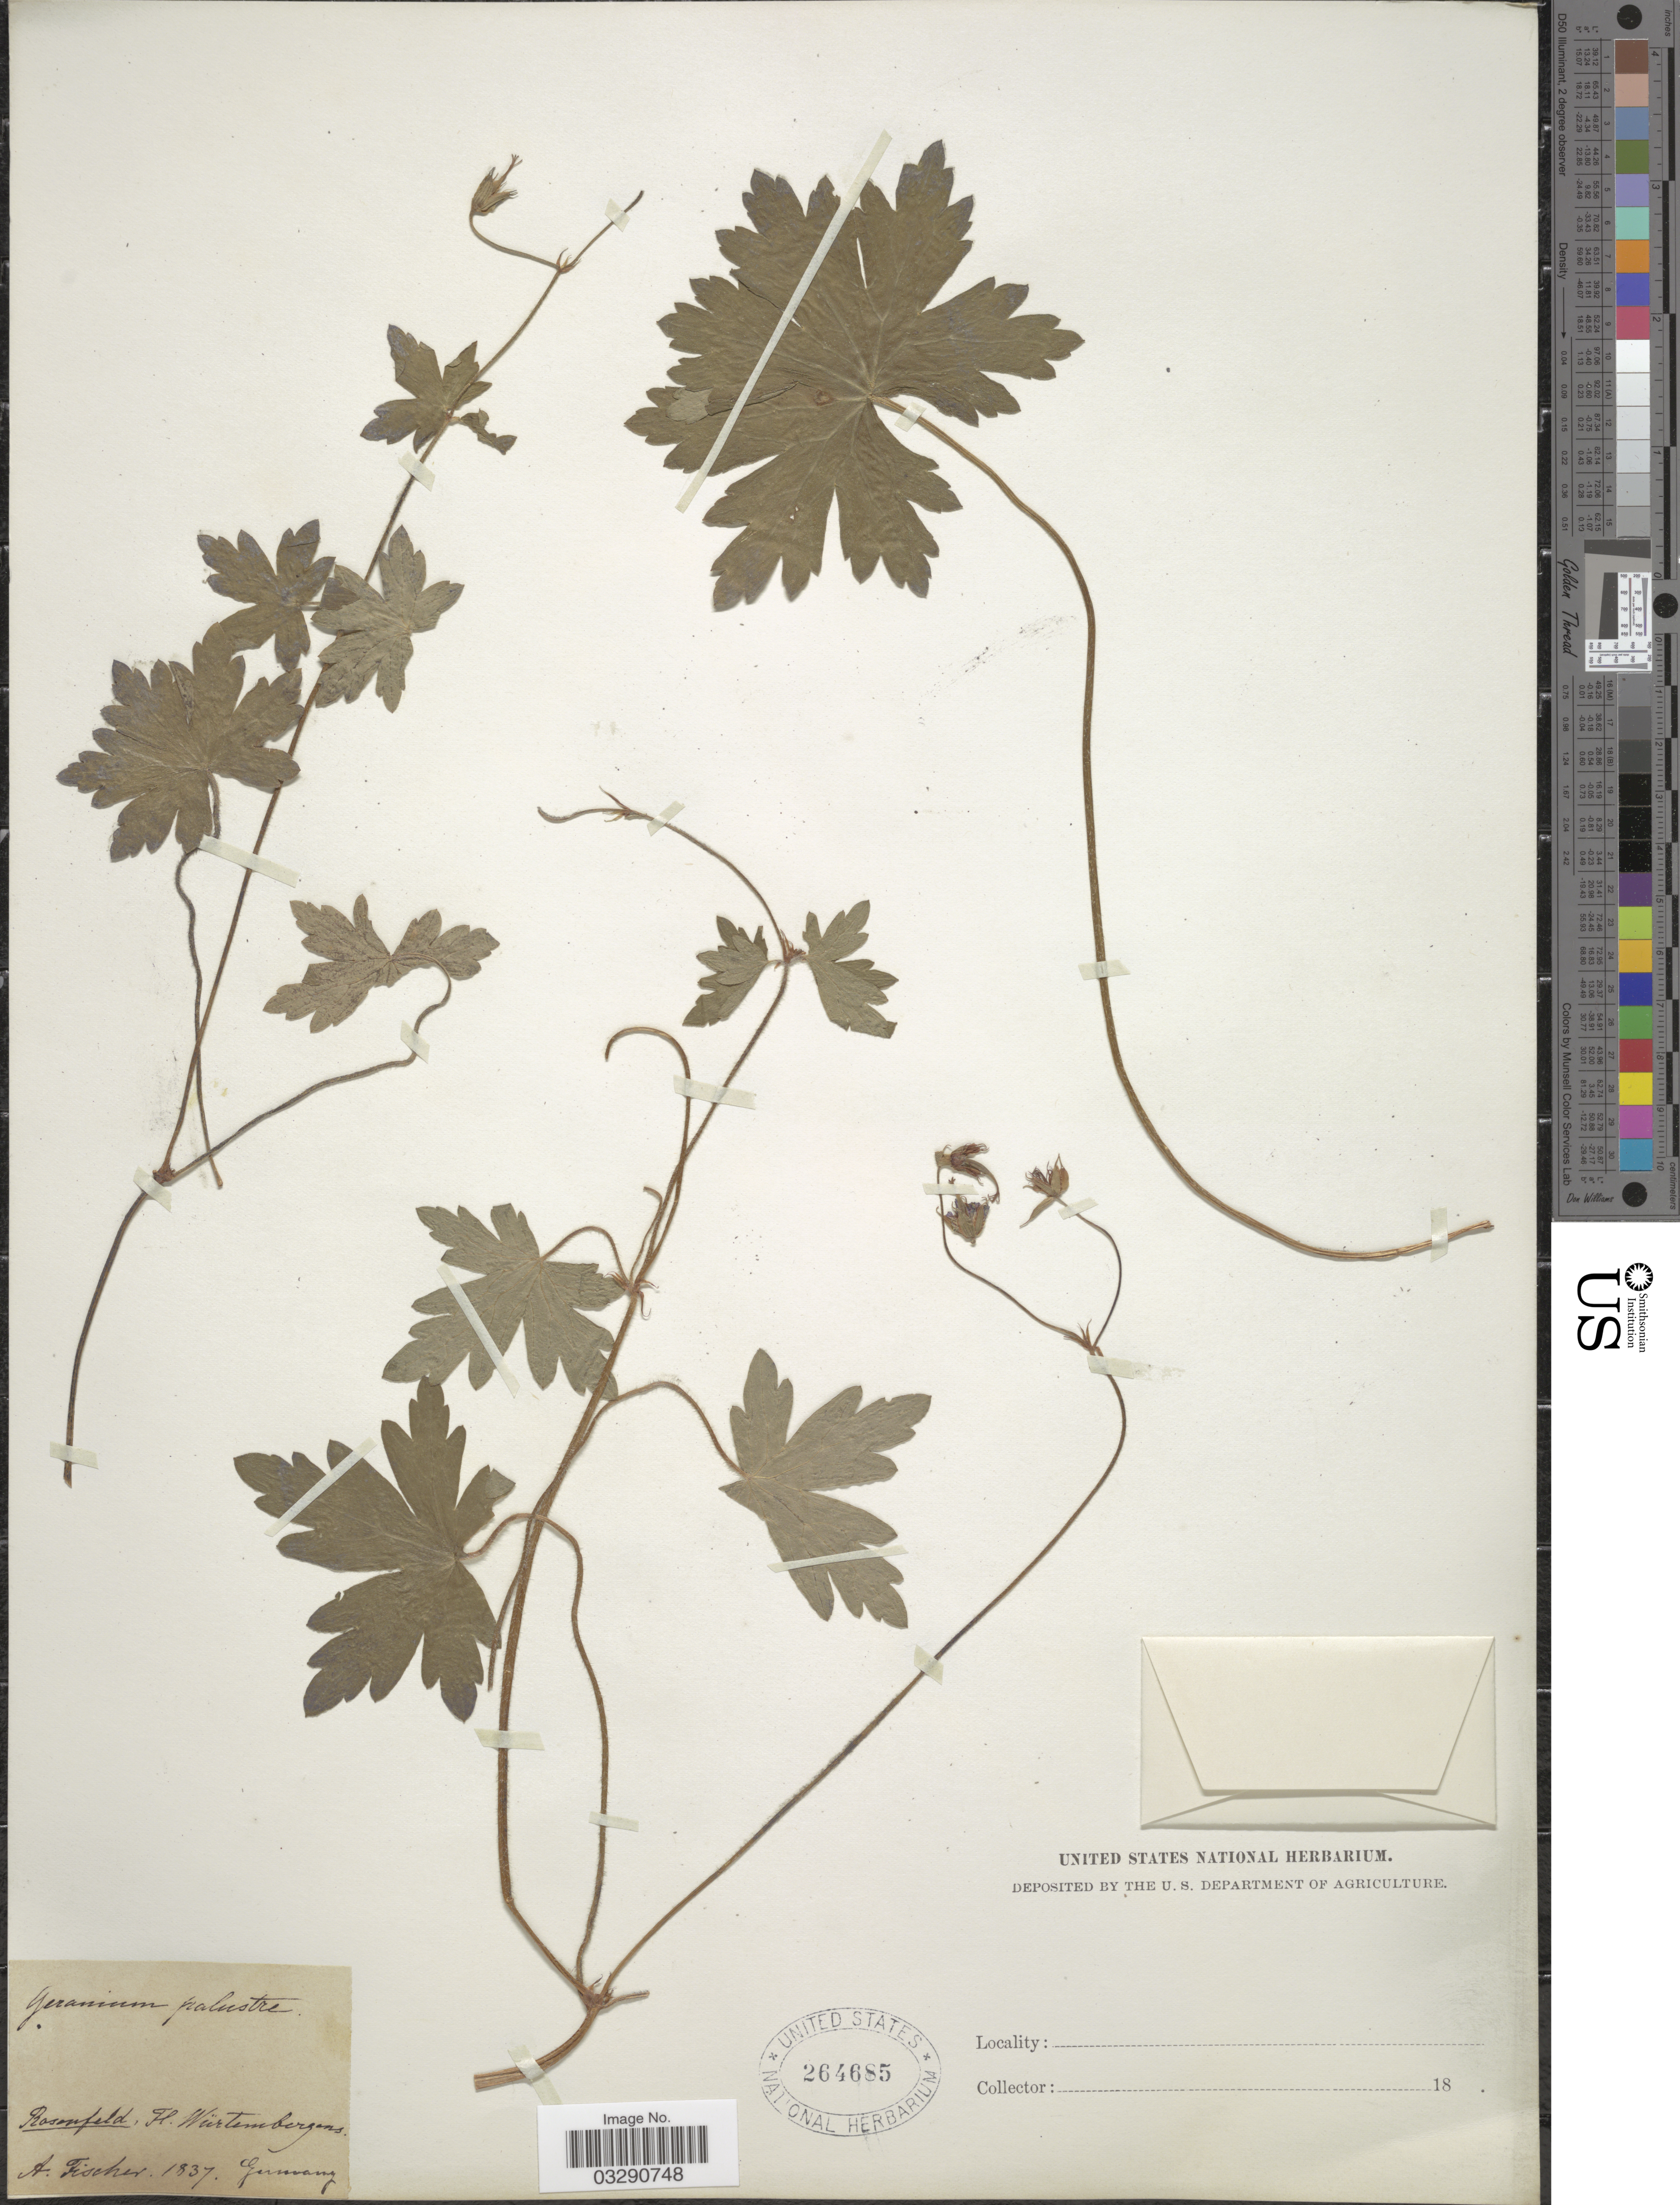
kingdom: Plantae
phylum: Tracheophyta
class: Magnoliopsida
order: Geraniales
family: Geraniaceae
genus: Geranium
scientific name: Geranium palustre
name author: L.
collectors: A. F. Fischer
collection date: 1837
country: Germany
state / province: Baden-Württemberg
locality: Rosenfeld. Würtembergens.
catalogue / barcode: US 264685